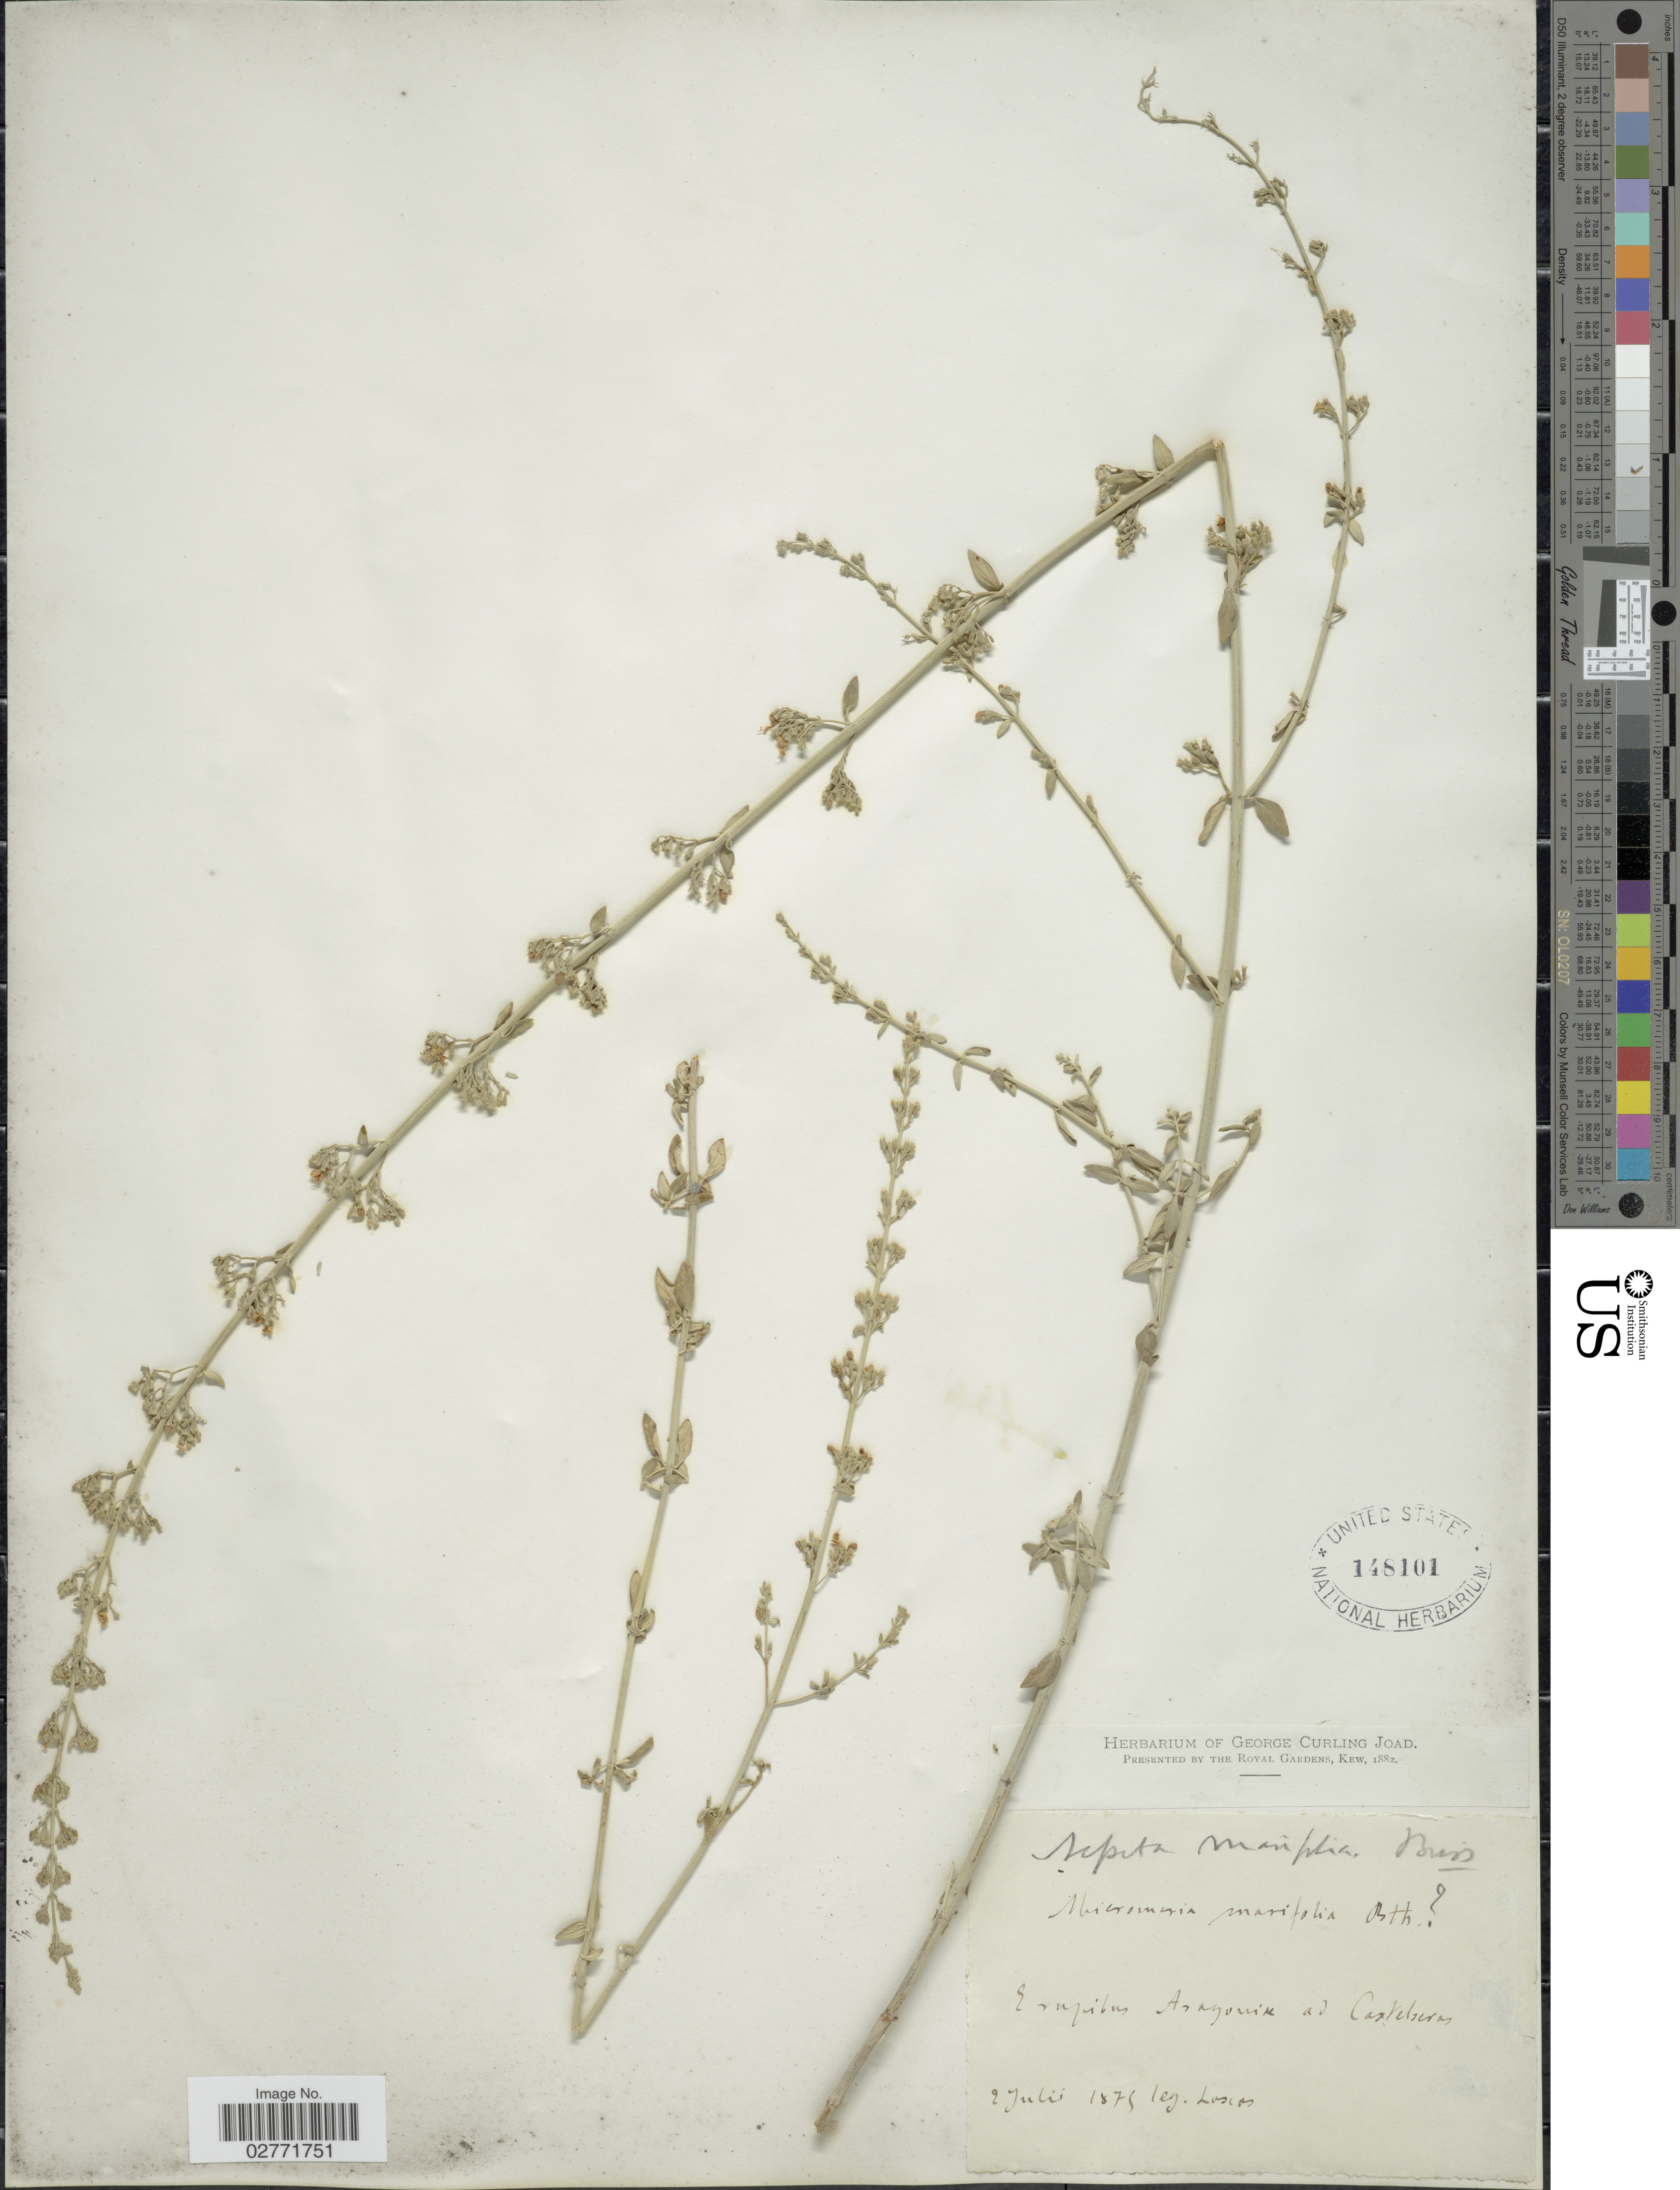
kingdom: Plantae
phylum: Tracheophyta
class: Magnoliopsida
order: Lamiales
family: Lamiaceae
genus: Nepeta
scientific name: Nepeta marifolia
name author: Cav.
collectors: Loscos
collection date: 1875-07-02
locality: Erupilus Aragonik ad Castelseras [interpreted]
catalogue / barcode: US 148101